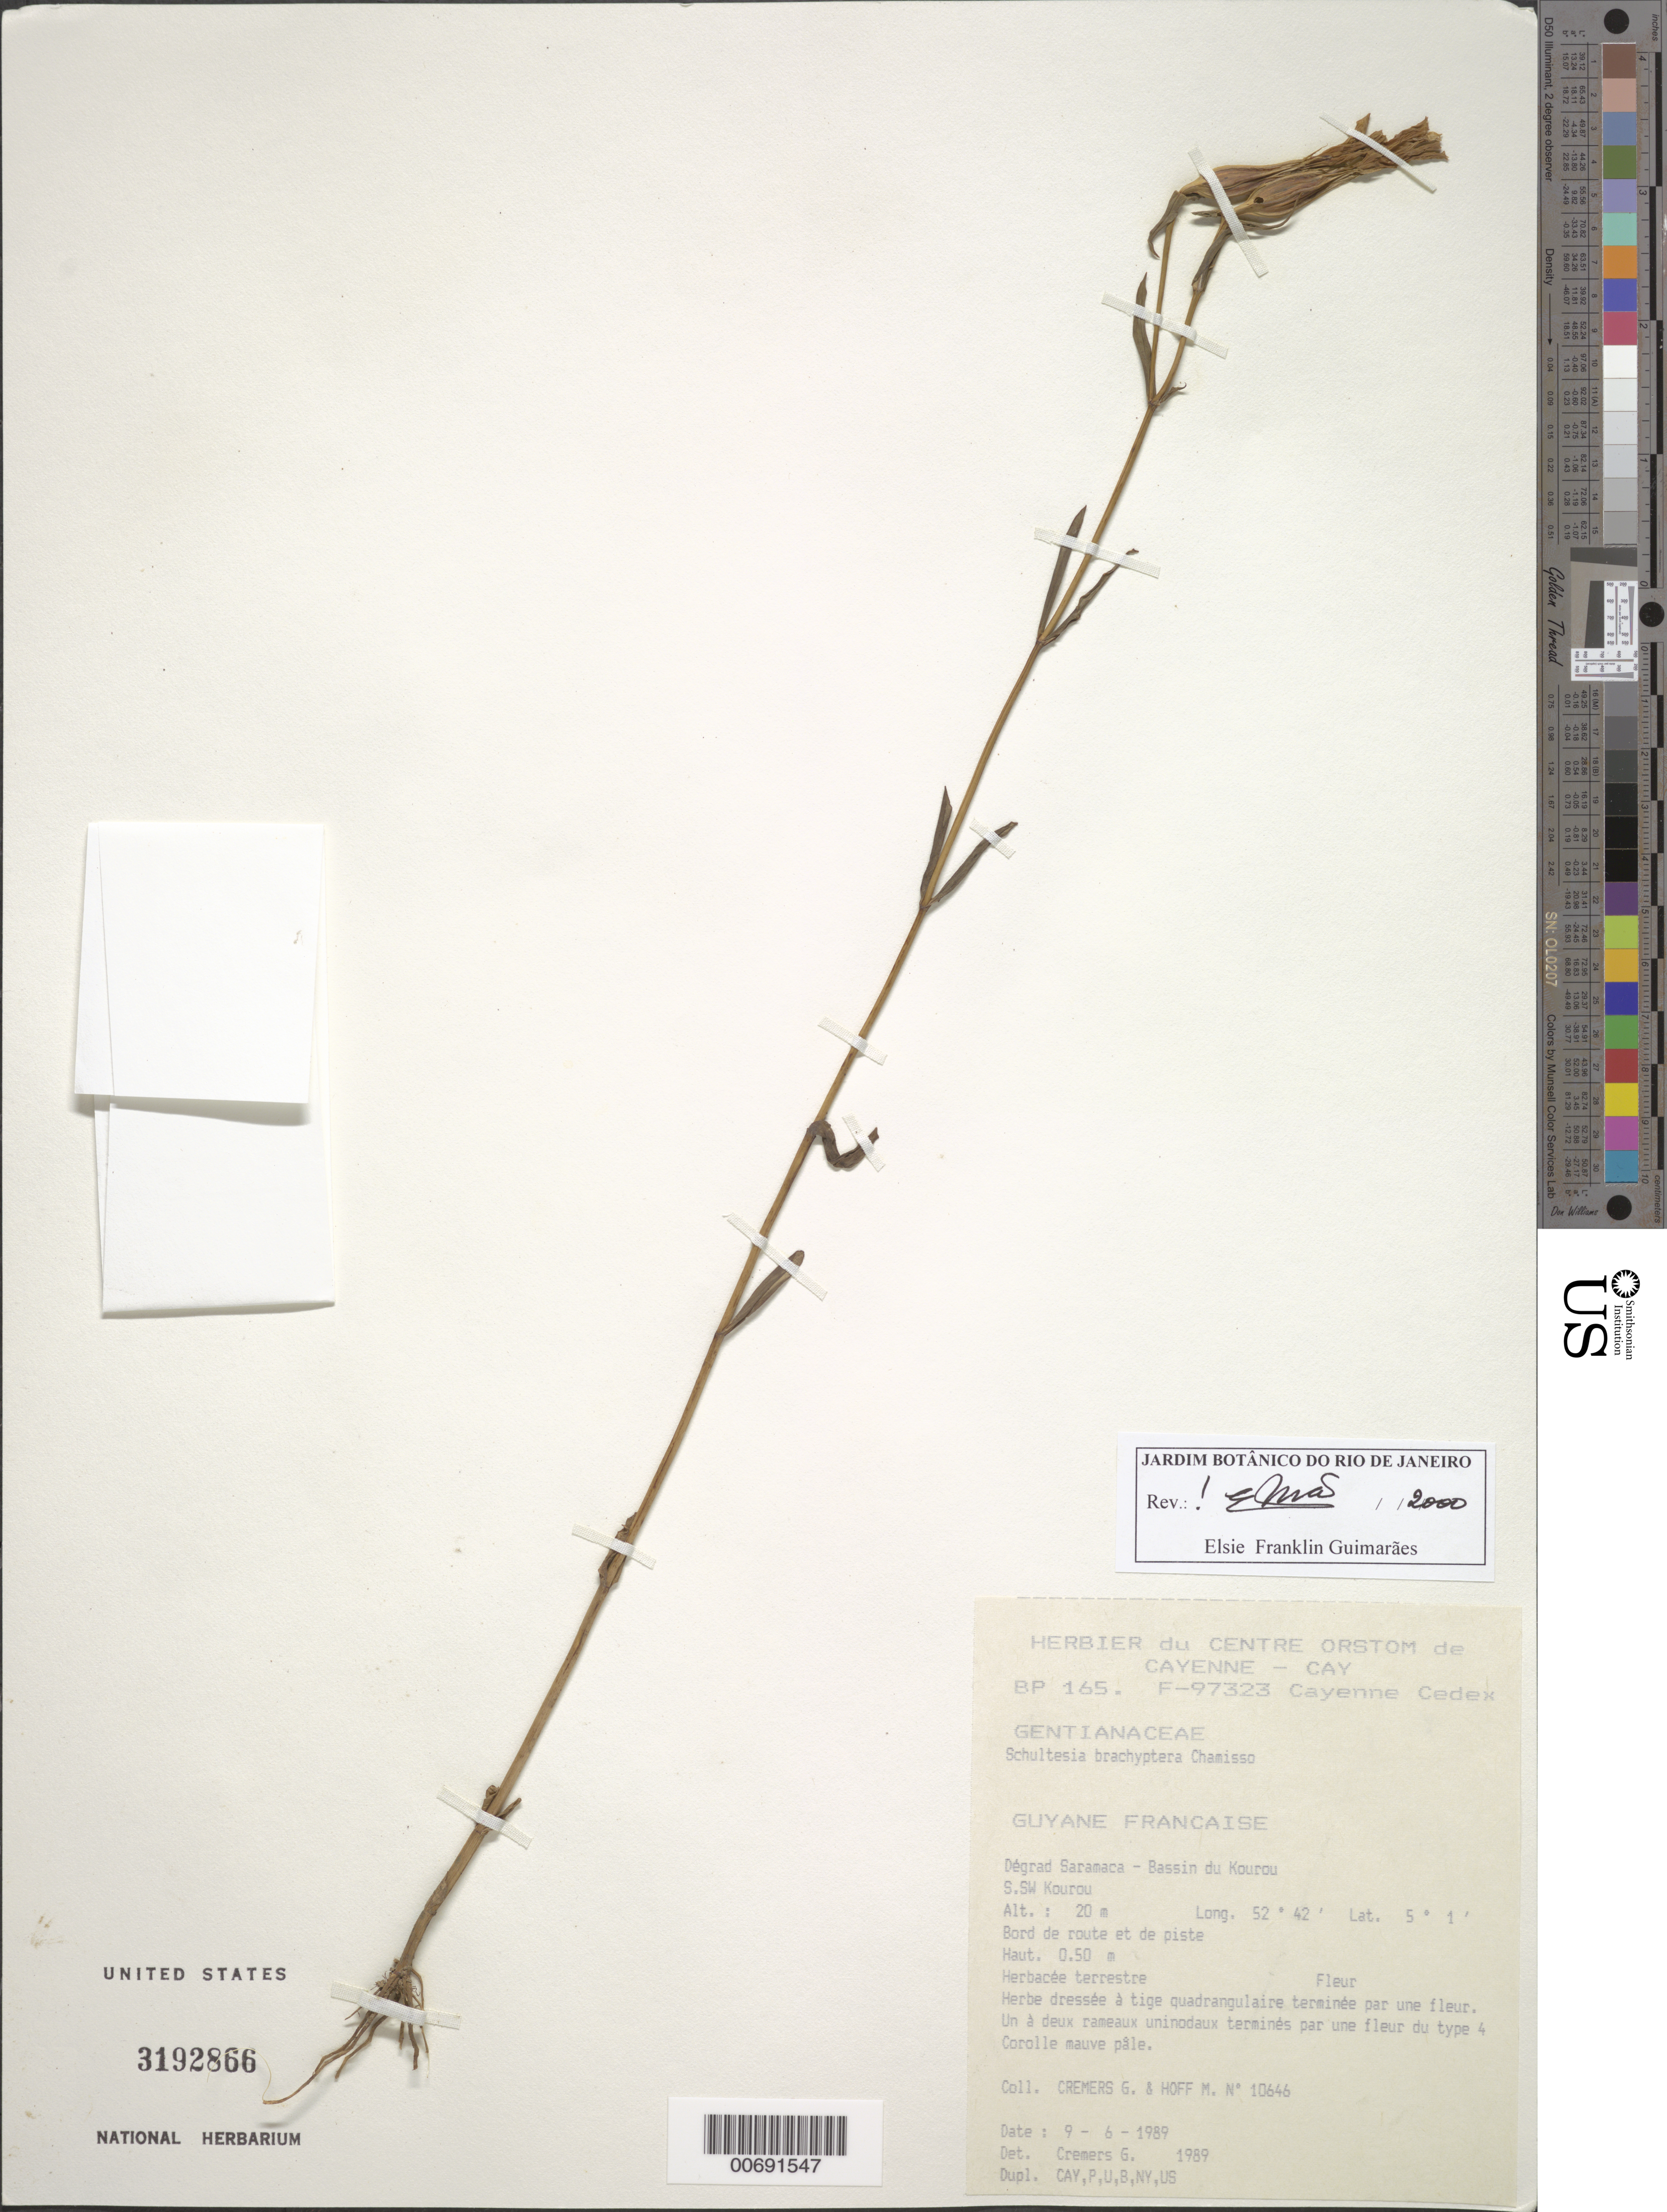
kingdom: Plantae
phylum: Tracheophyta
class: Magnoliopsida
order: Gentianales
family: Gentianaceae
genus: Schultesia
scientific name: Schultesia brachyptera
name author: Cham.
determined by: Guimarães, E. F.; Machado, D.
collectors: G. Cremers & M. Hoff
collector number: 10646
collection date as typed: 9-Jun-89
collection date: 1989-06-09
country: French Guiana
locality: Dégrad Saramaca, Bassin du Kourou, SSW Kourou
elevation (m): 20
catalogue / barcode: US 3192866